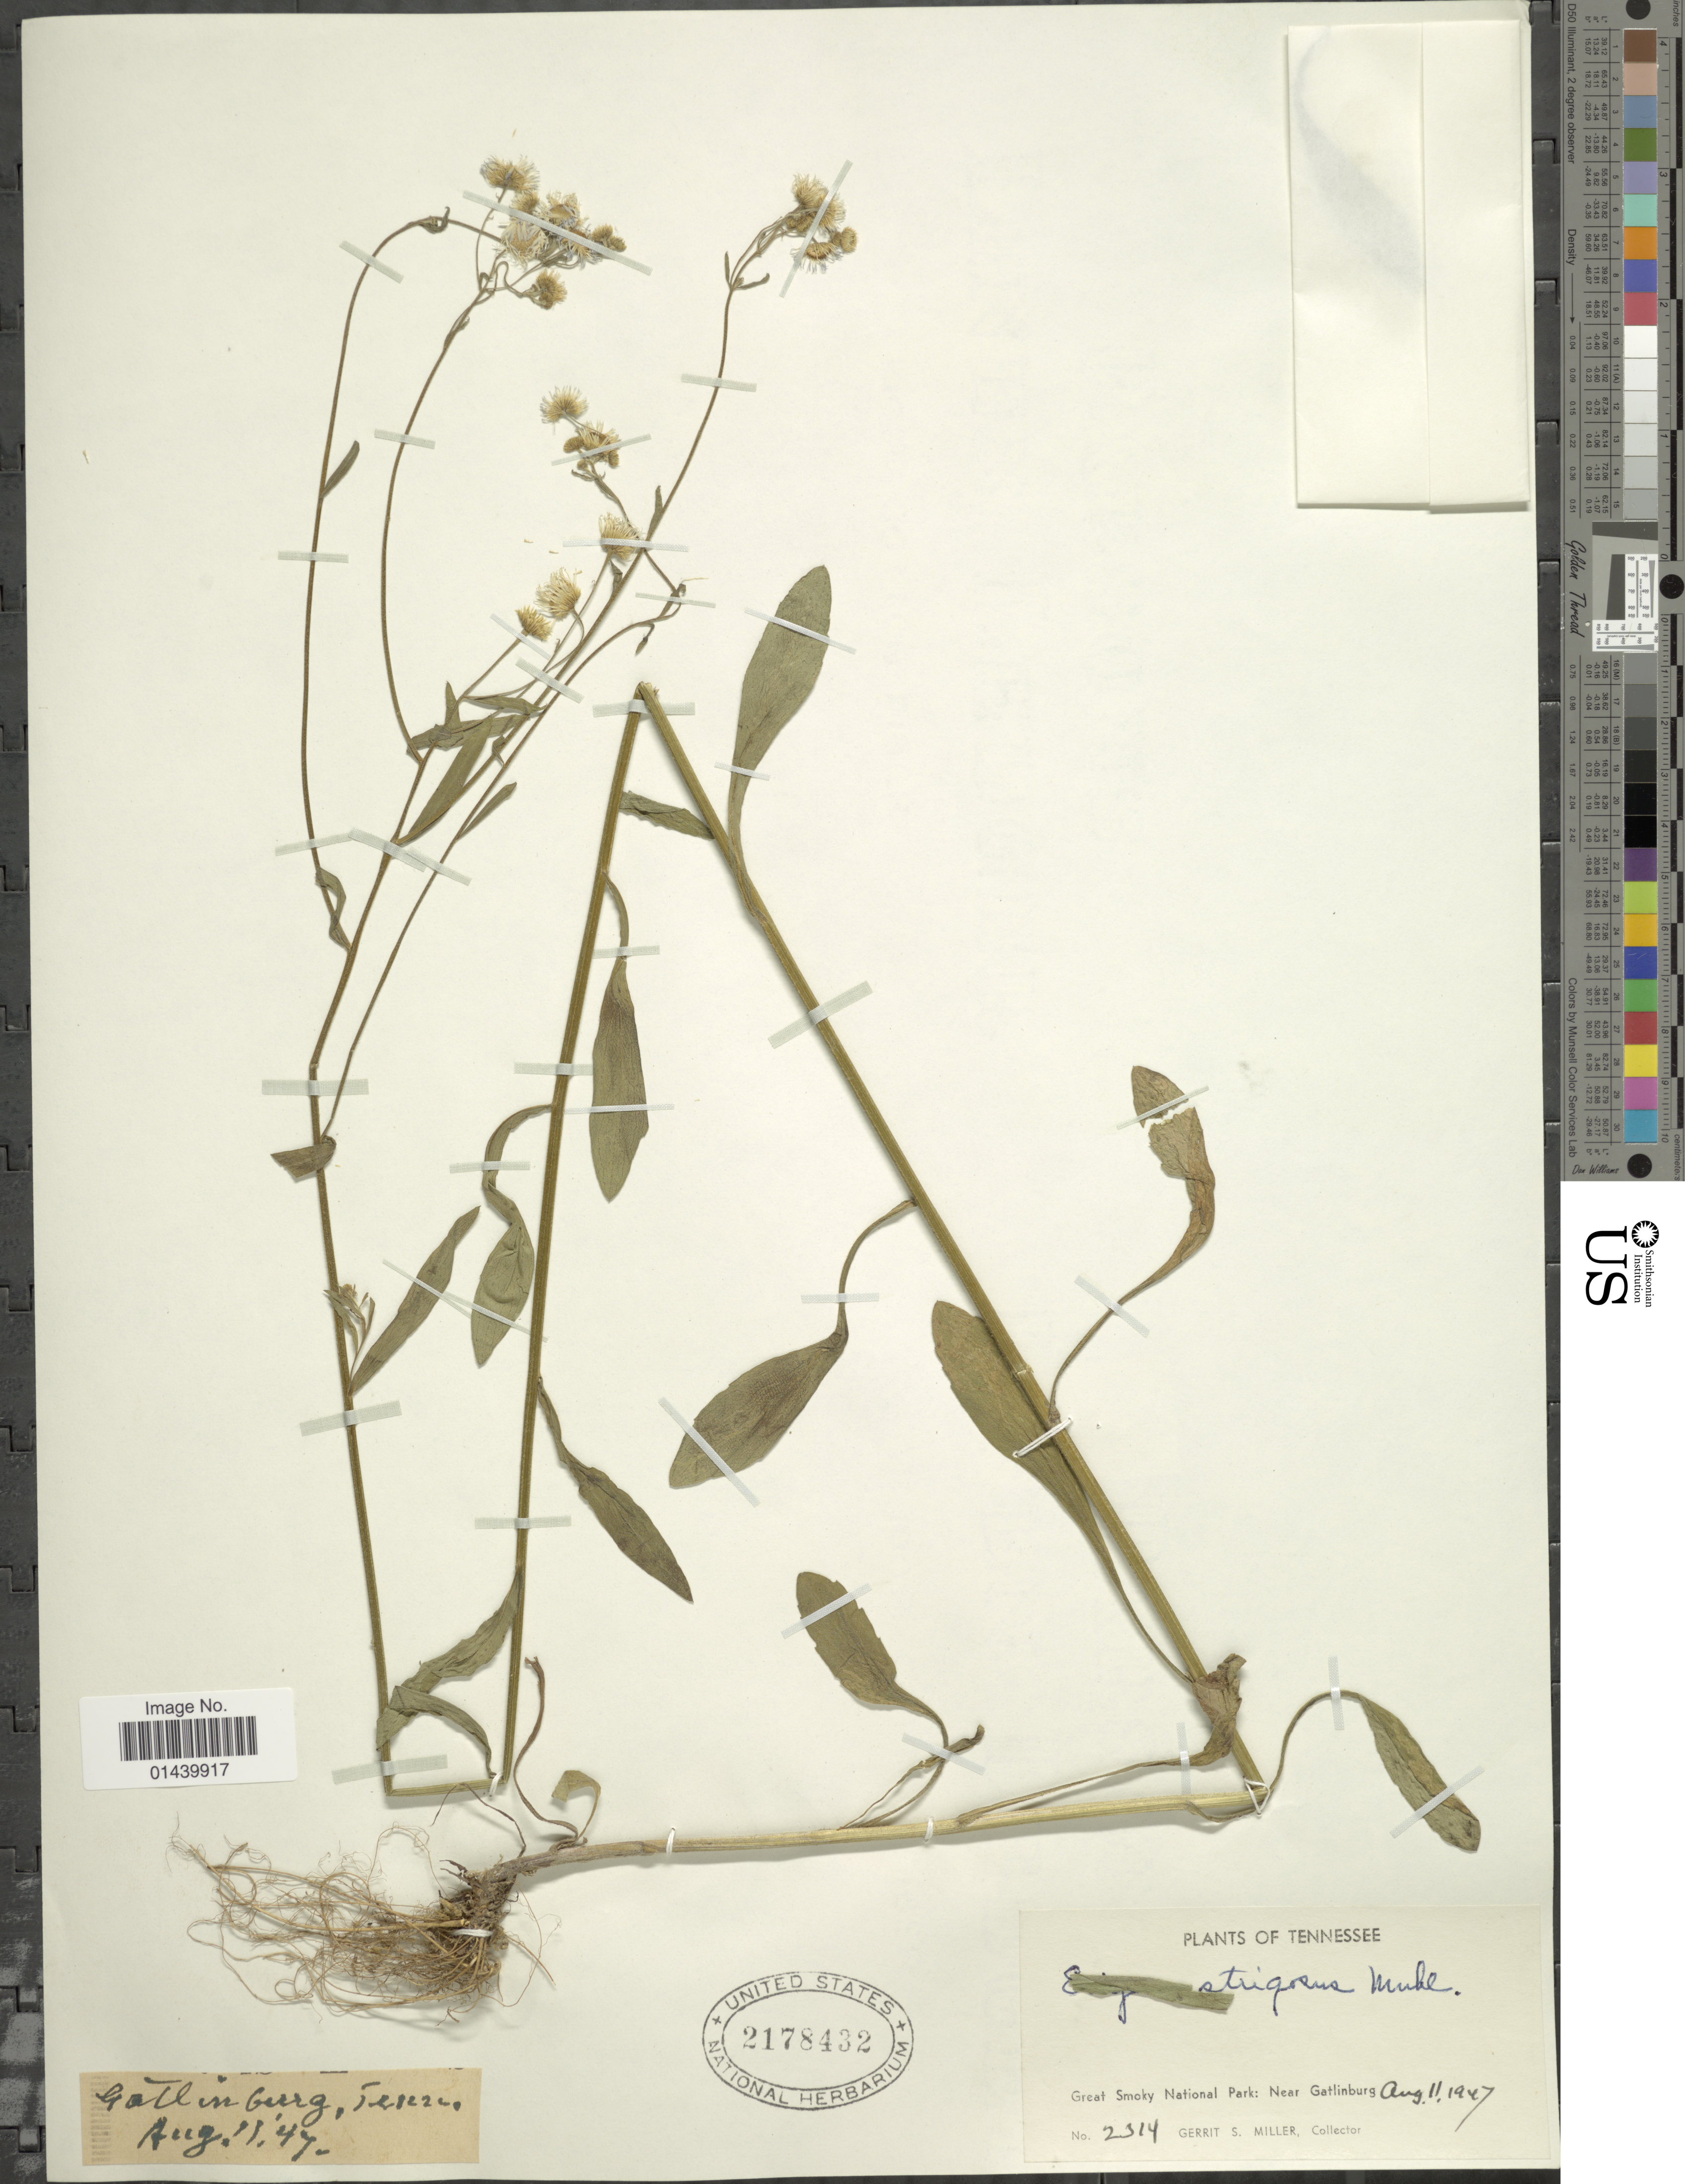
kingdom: Plantae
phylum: Tracheophyta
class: Magnoliopsida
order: Asterales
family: Asteraceae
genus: Erigeron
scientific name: Erigeron strigosus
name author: Muhl. ex Willd.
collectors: G. S. Miller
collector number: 2314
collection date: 1947-08-11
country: United States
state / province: Tennessee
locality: Great Smoky National Park: Near Gatlinburg.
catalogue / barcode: US 2178432